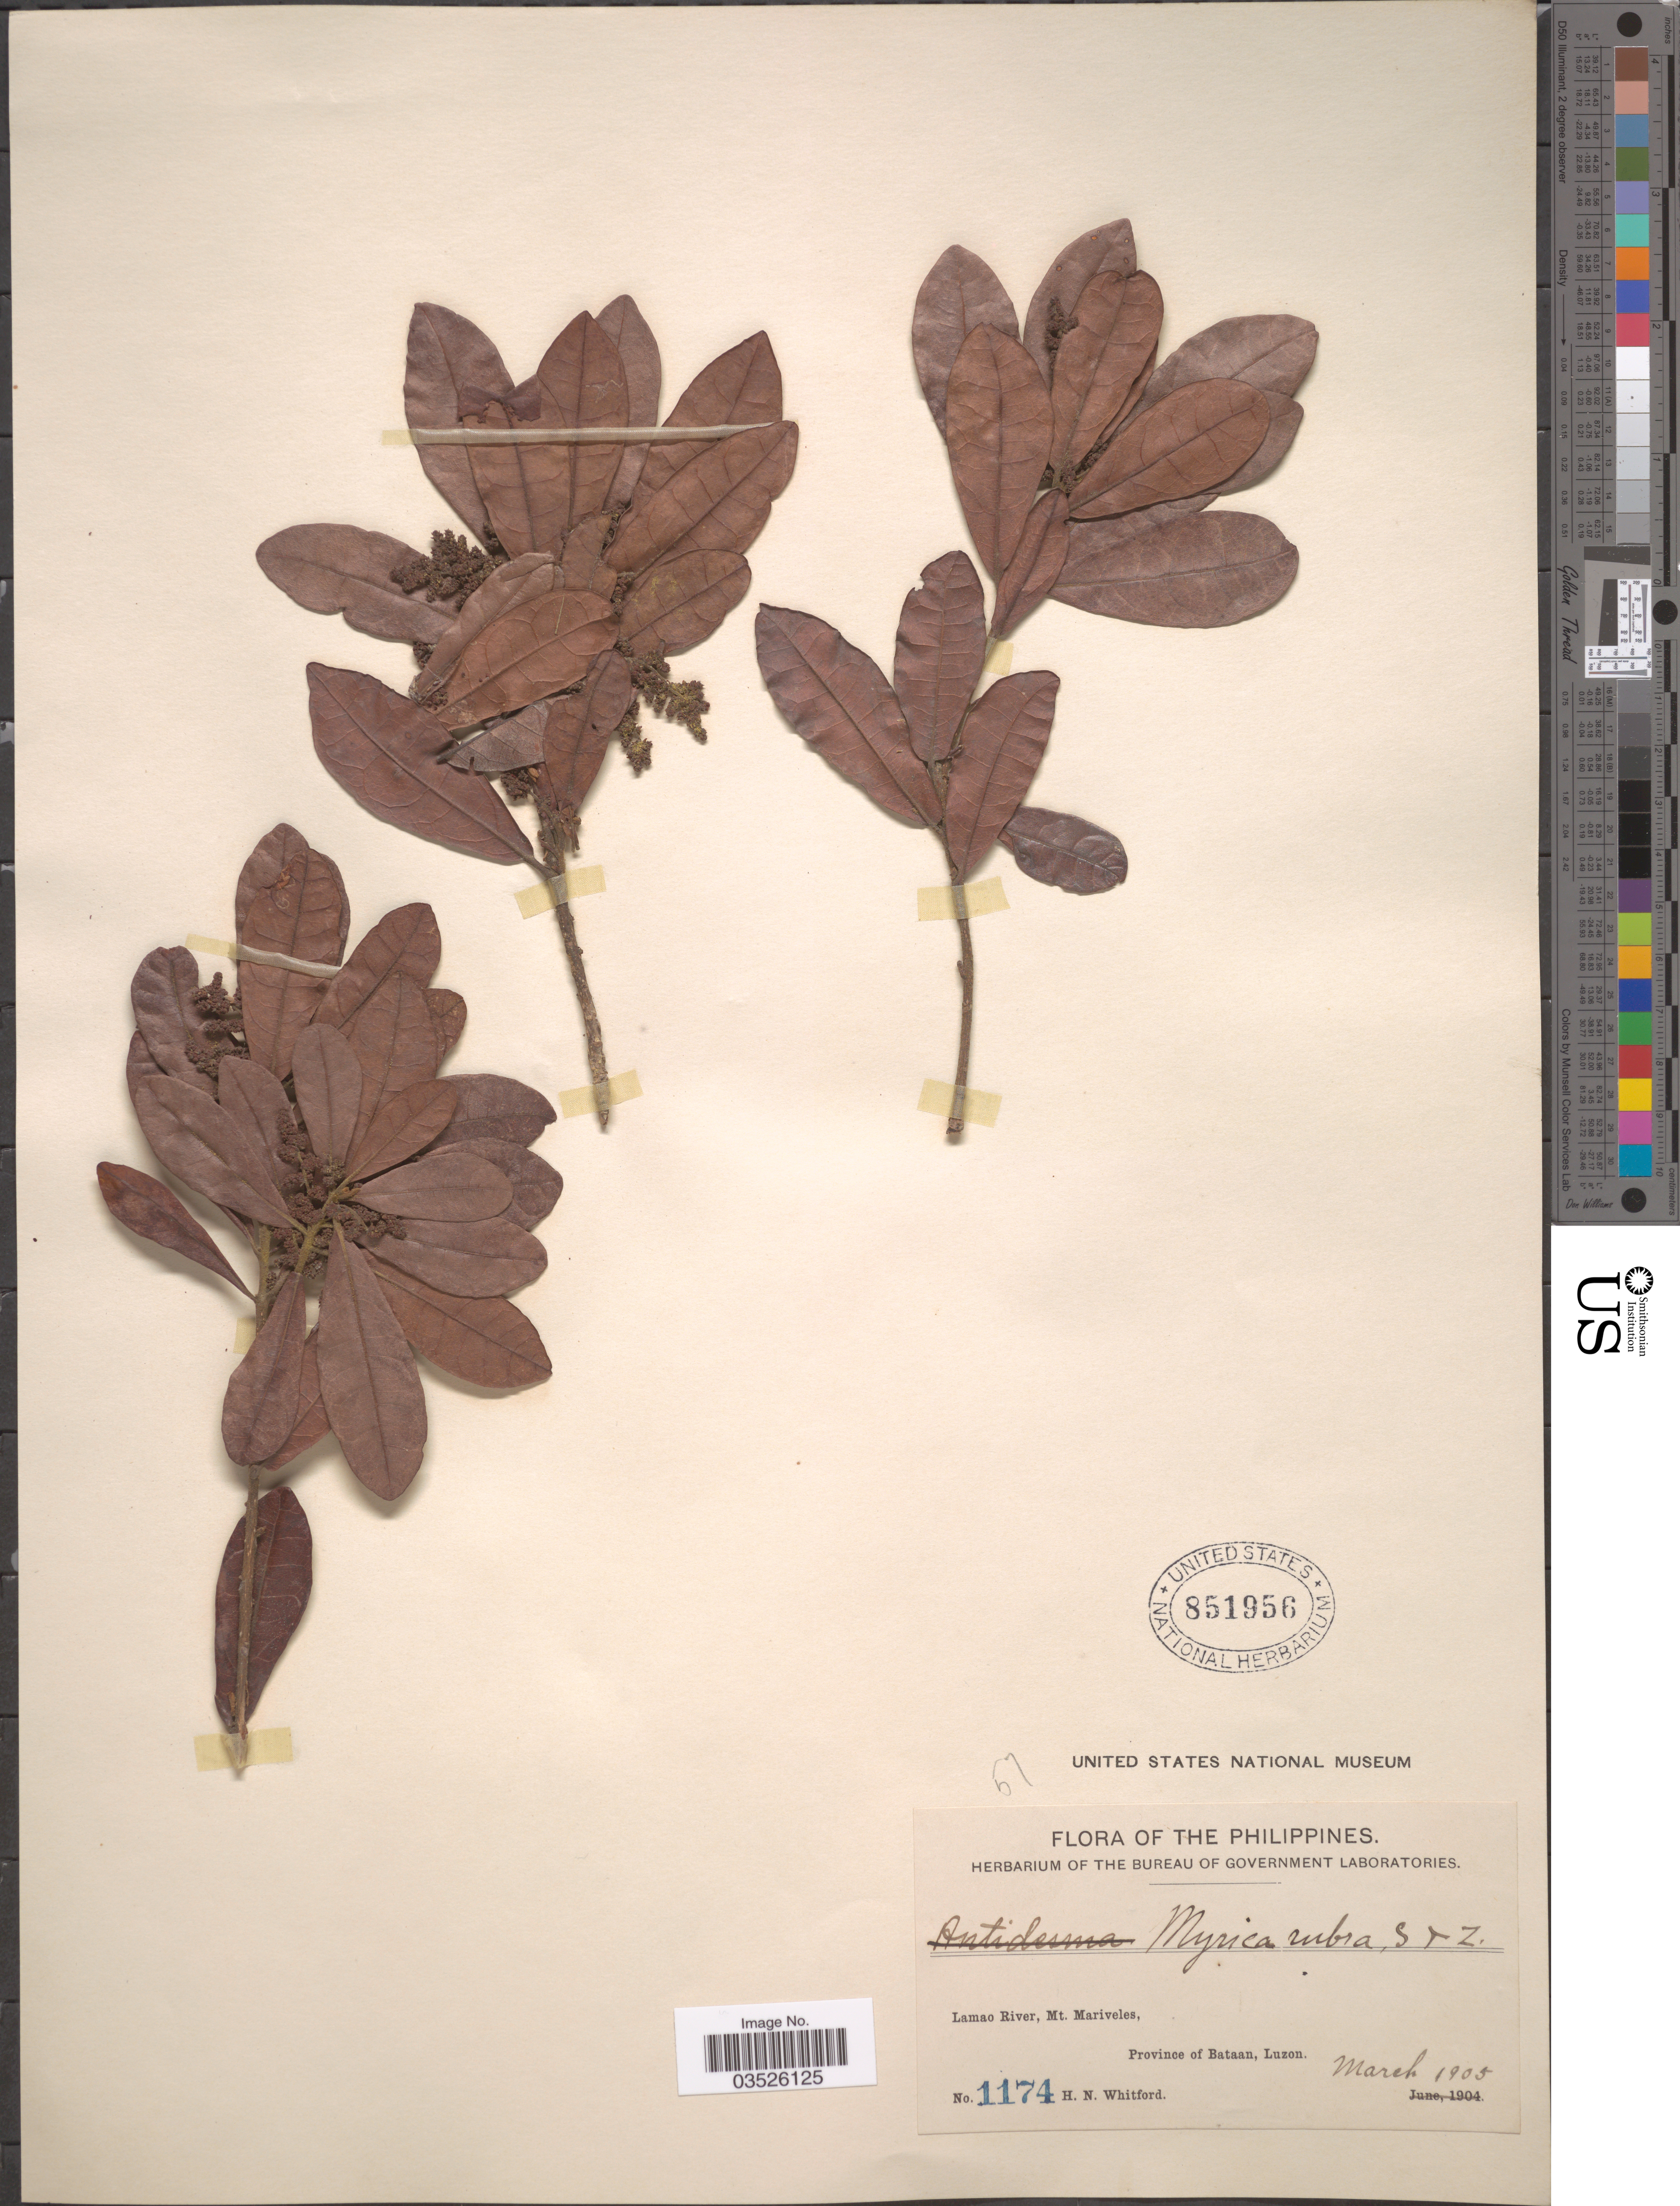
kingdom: Plantae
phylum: Tracheophyta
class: Magnoliopsida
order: Fagales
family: Myricaceae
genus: Morella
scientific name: Morella esculenta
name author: (Buch.-Ham. ex D. Don) I.M. Turner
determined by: Strong, Mark T., (BOT), Smithsonian Institution - National Museum of Natural History (UNITED STATES)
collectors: H. N. Whitford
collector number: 1174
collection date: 1905-03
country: Philippines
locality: Lamao River, Mt. Mariveles, Province of Bataan, Luzon.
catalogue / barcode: US 851956